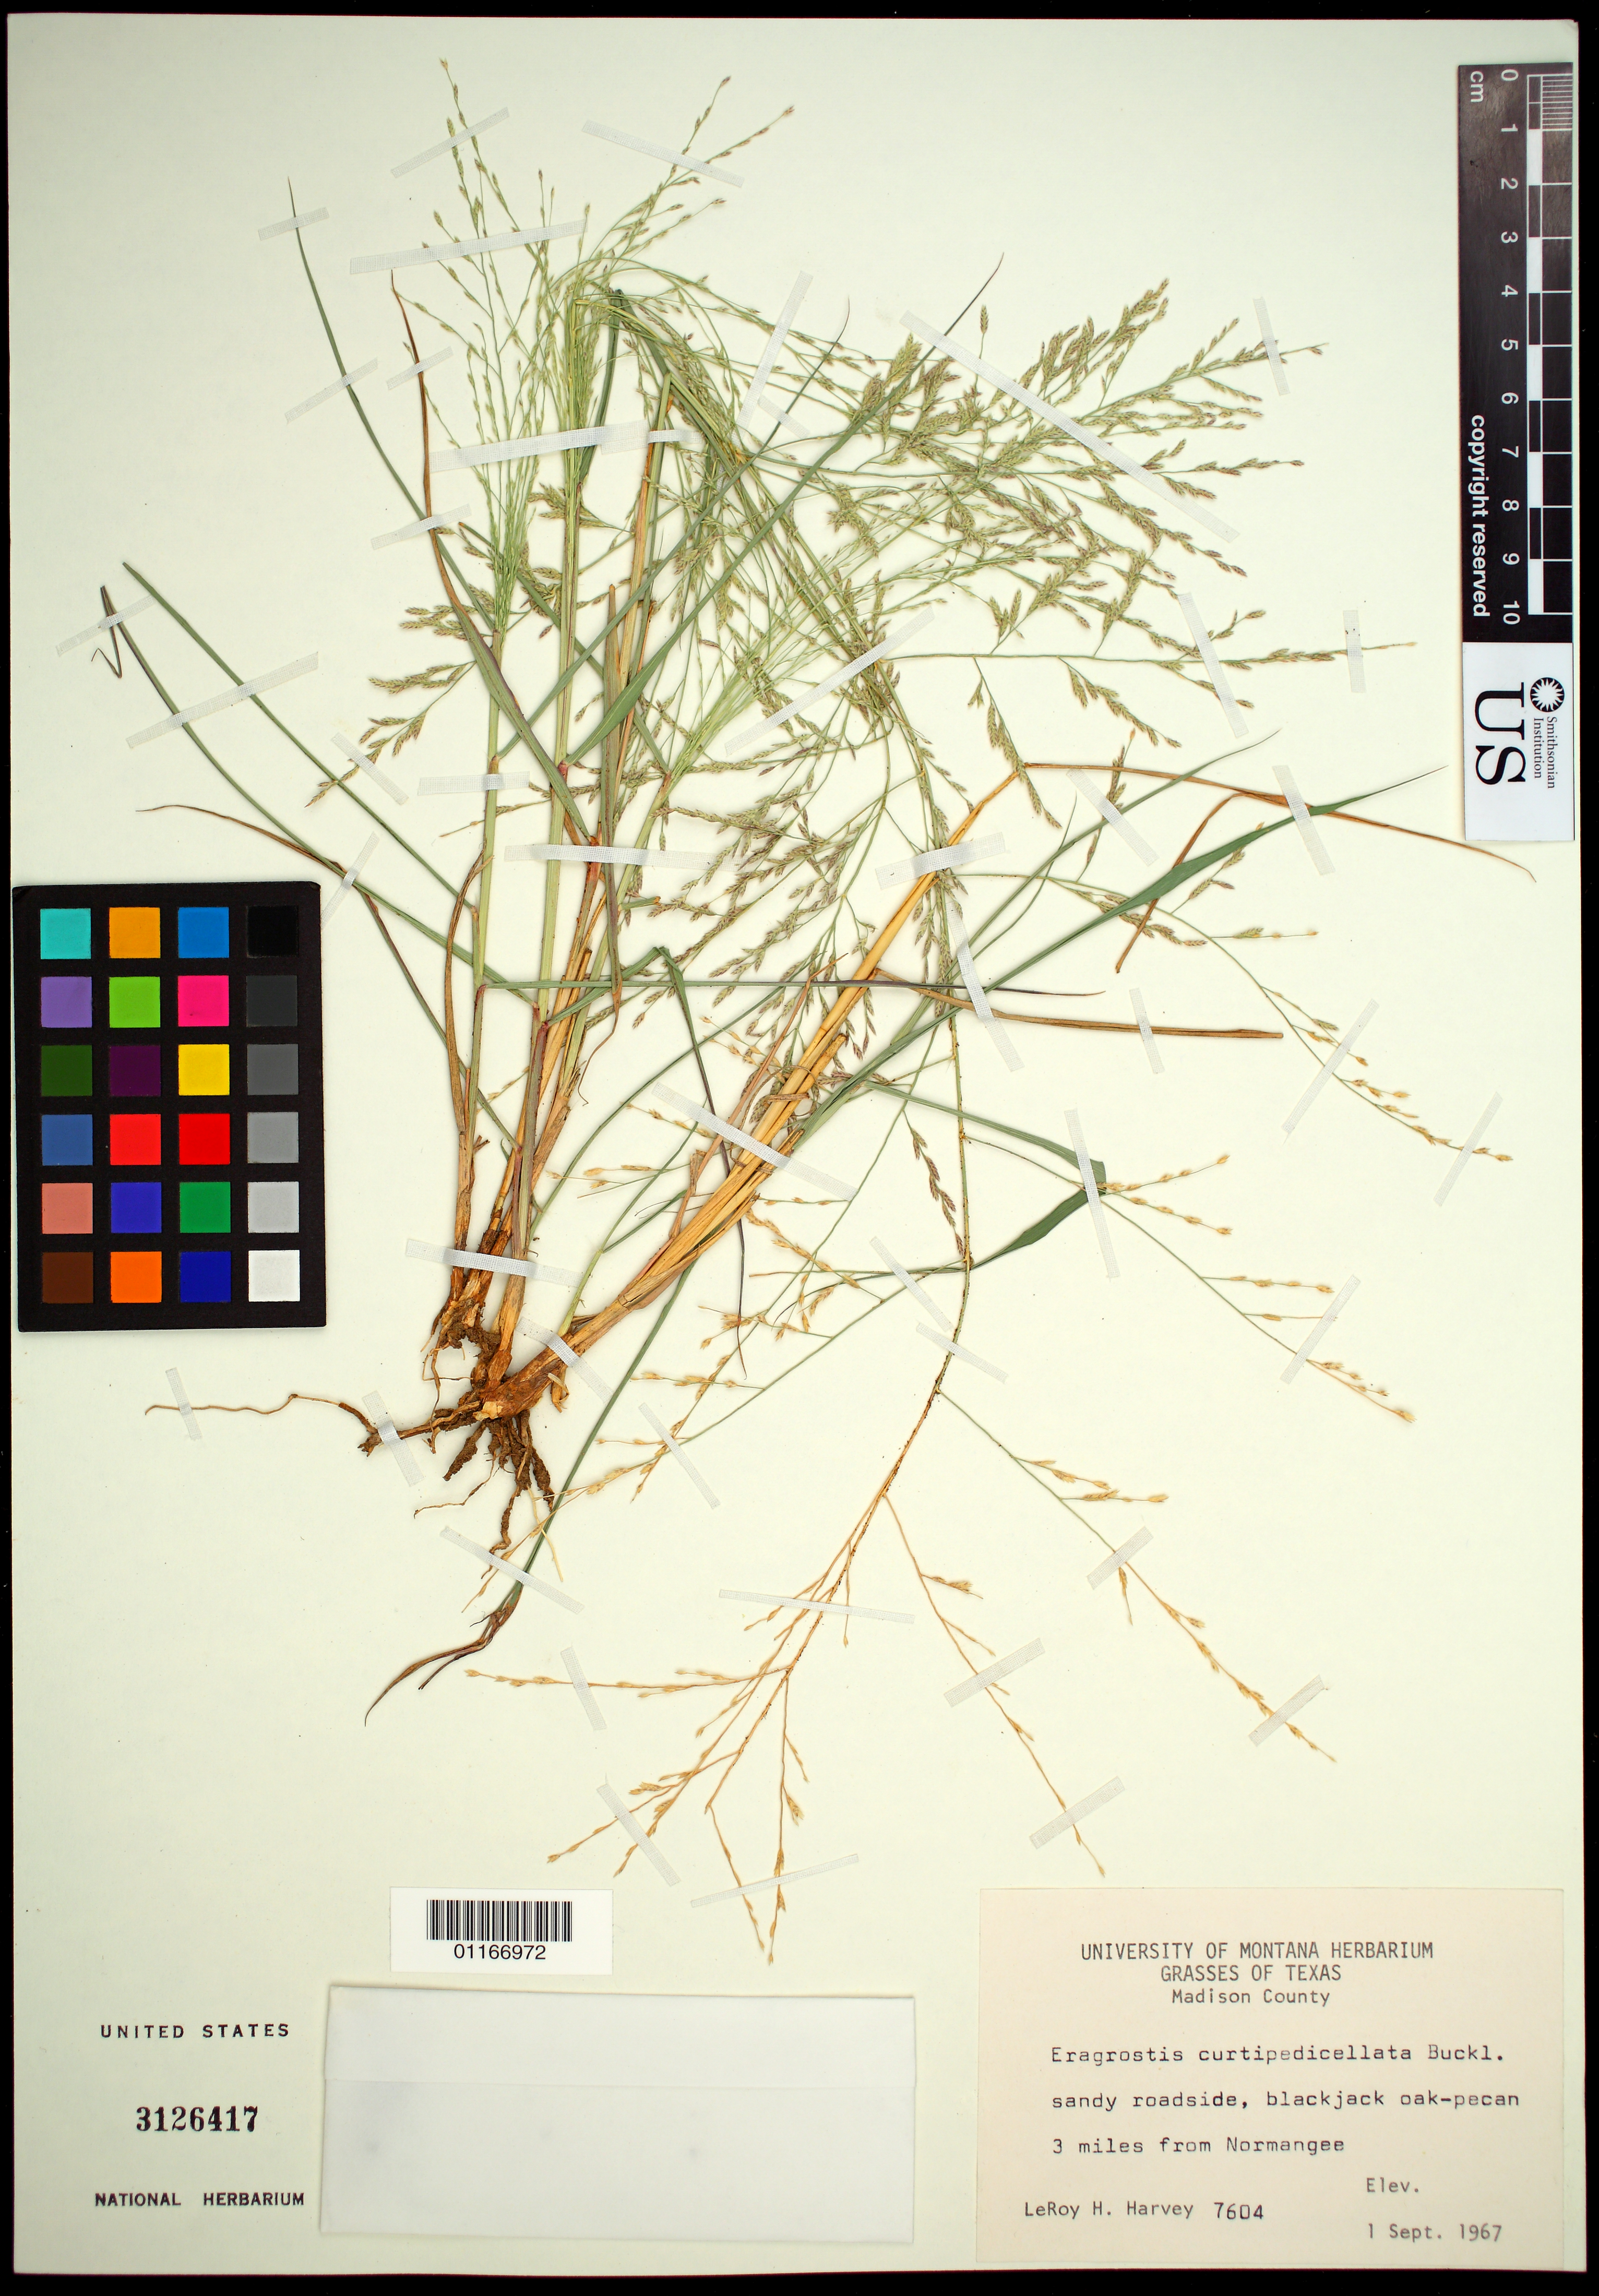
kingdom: Plantae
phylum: Tracheophyta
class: Liliopsida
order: Poales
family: Poaceae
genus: Eragrostis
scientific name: Eragrostis curtipedicellata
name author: Buckley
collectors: L. H. Harvey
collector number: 7604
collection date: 1967-09-01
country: United States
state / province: Texas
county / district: Madison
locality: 3 miles from Normangee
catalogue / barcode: US 3126417